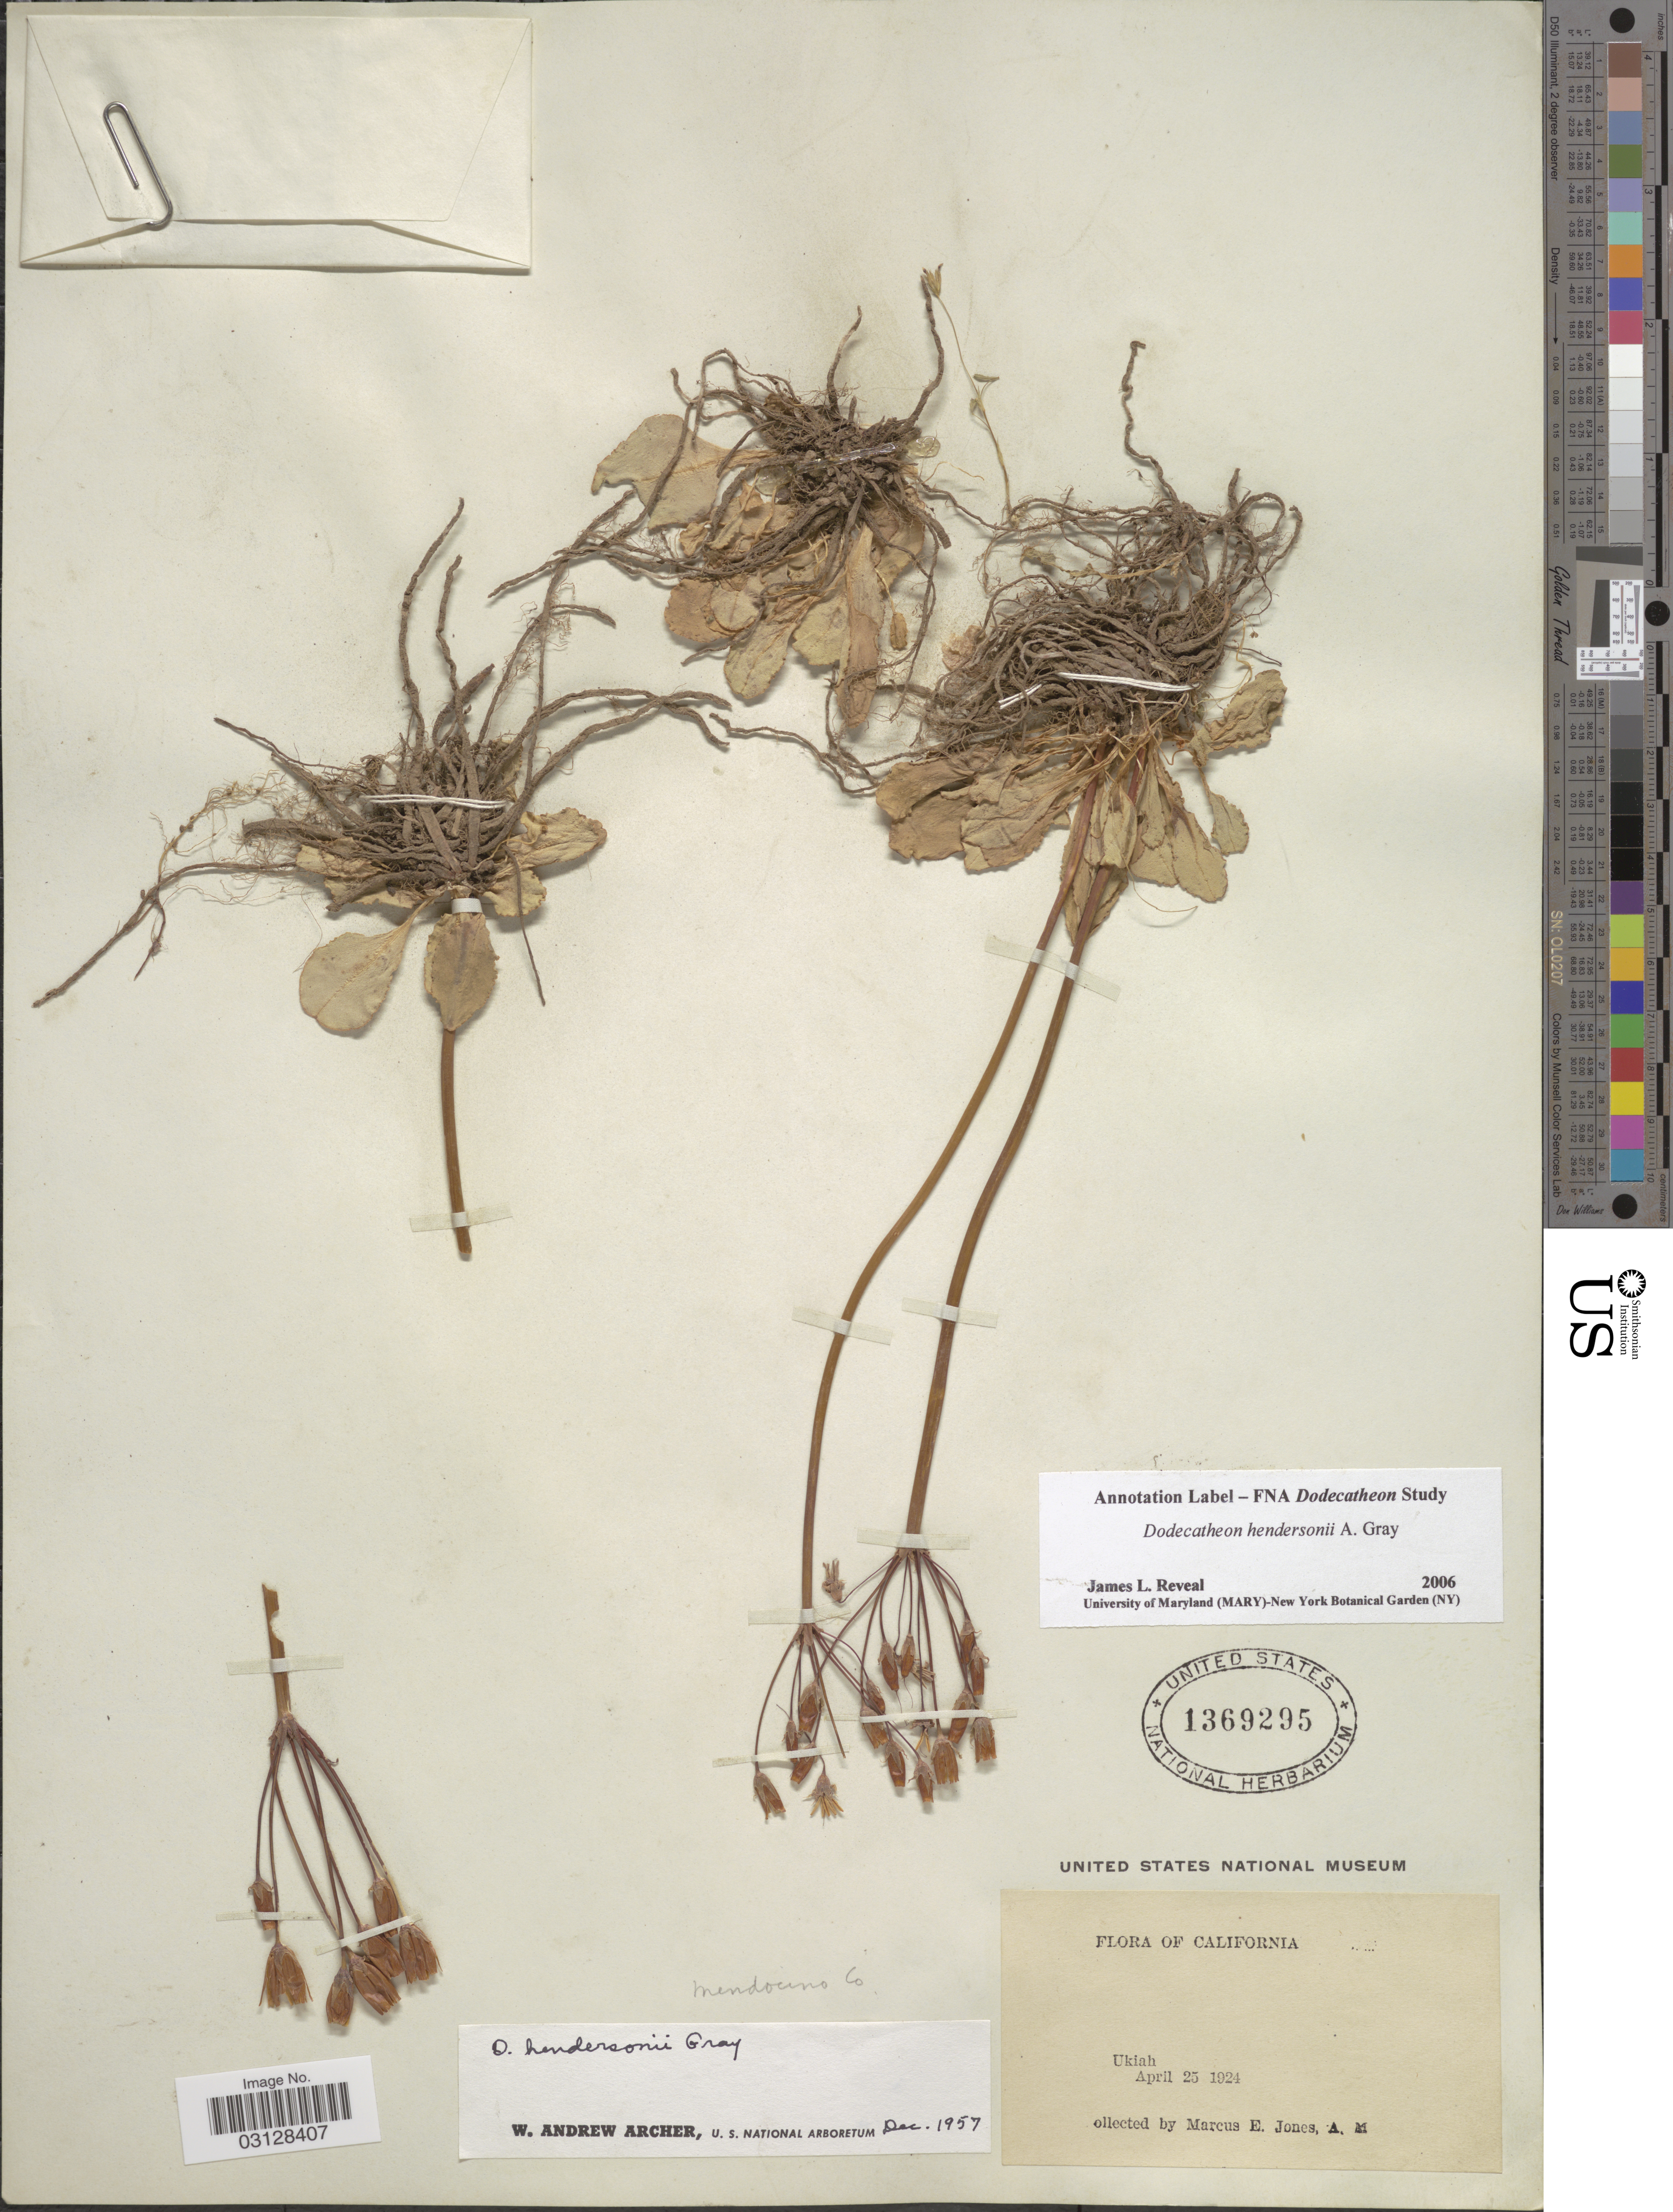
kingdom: Plantae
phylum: Tracheophyta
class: Magnoliopsida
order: Ericales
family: Primulaceae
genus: Dodecatheon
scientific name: Dodecatheon hendersonii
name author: A. Gray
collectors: M. E. Jones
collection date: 1924-04-25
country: United States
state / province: California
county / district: Mendocino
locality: Ukiah. Mendocino Co.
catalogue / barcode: US 1369295